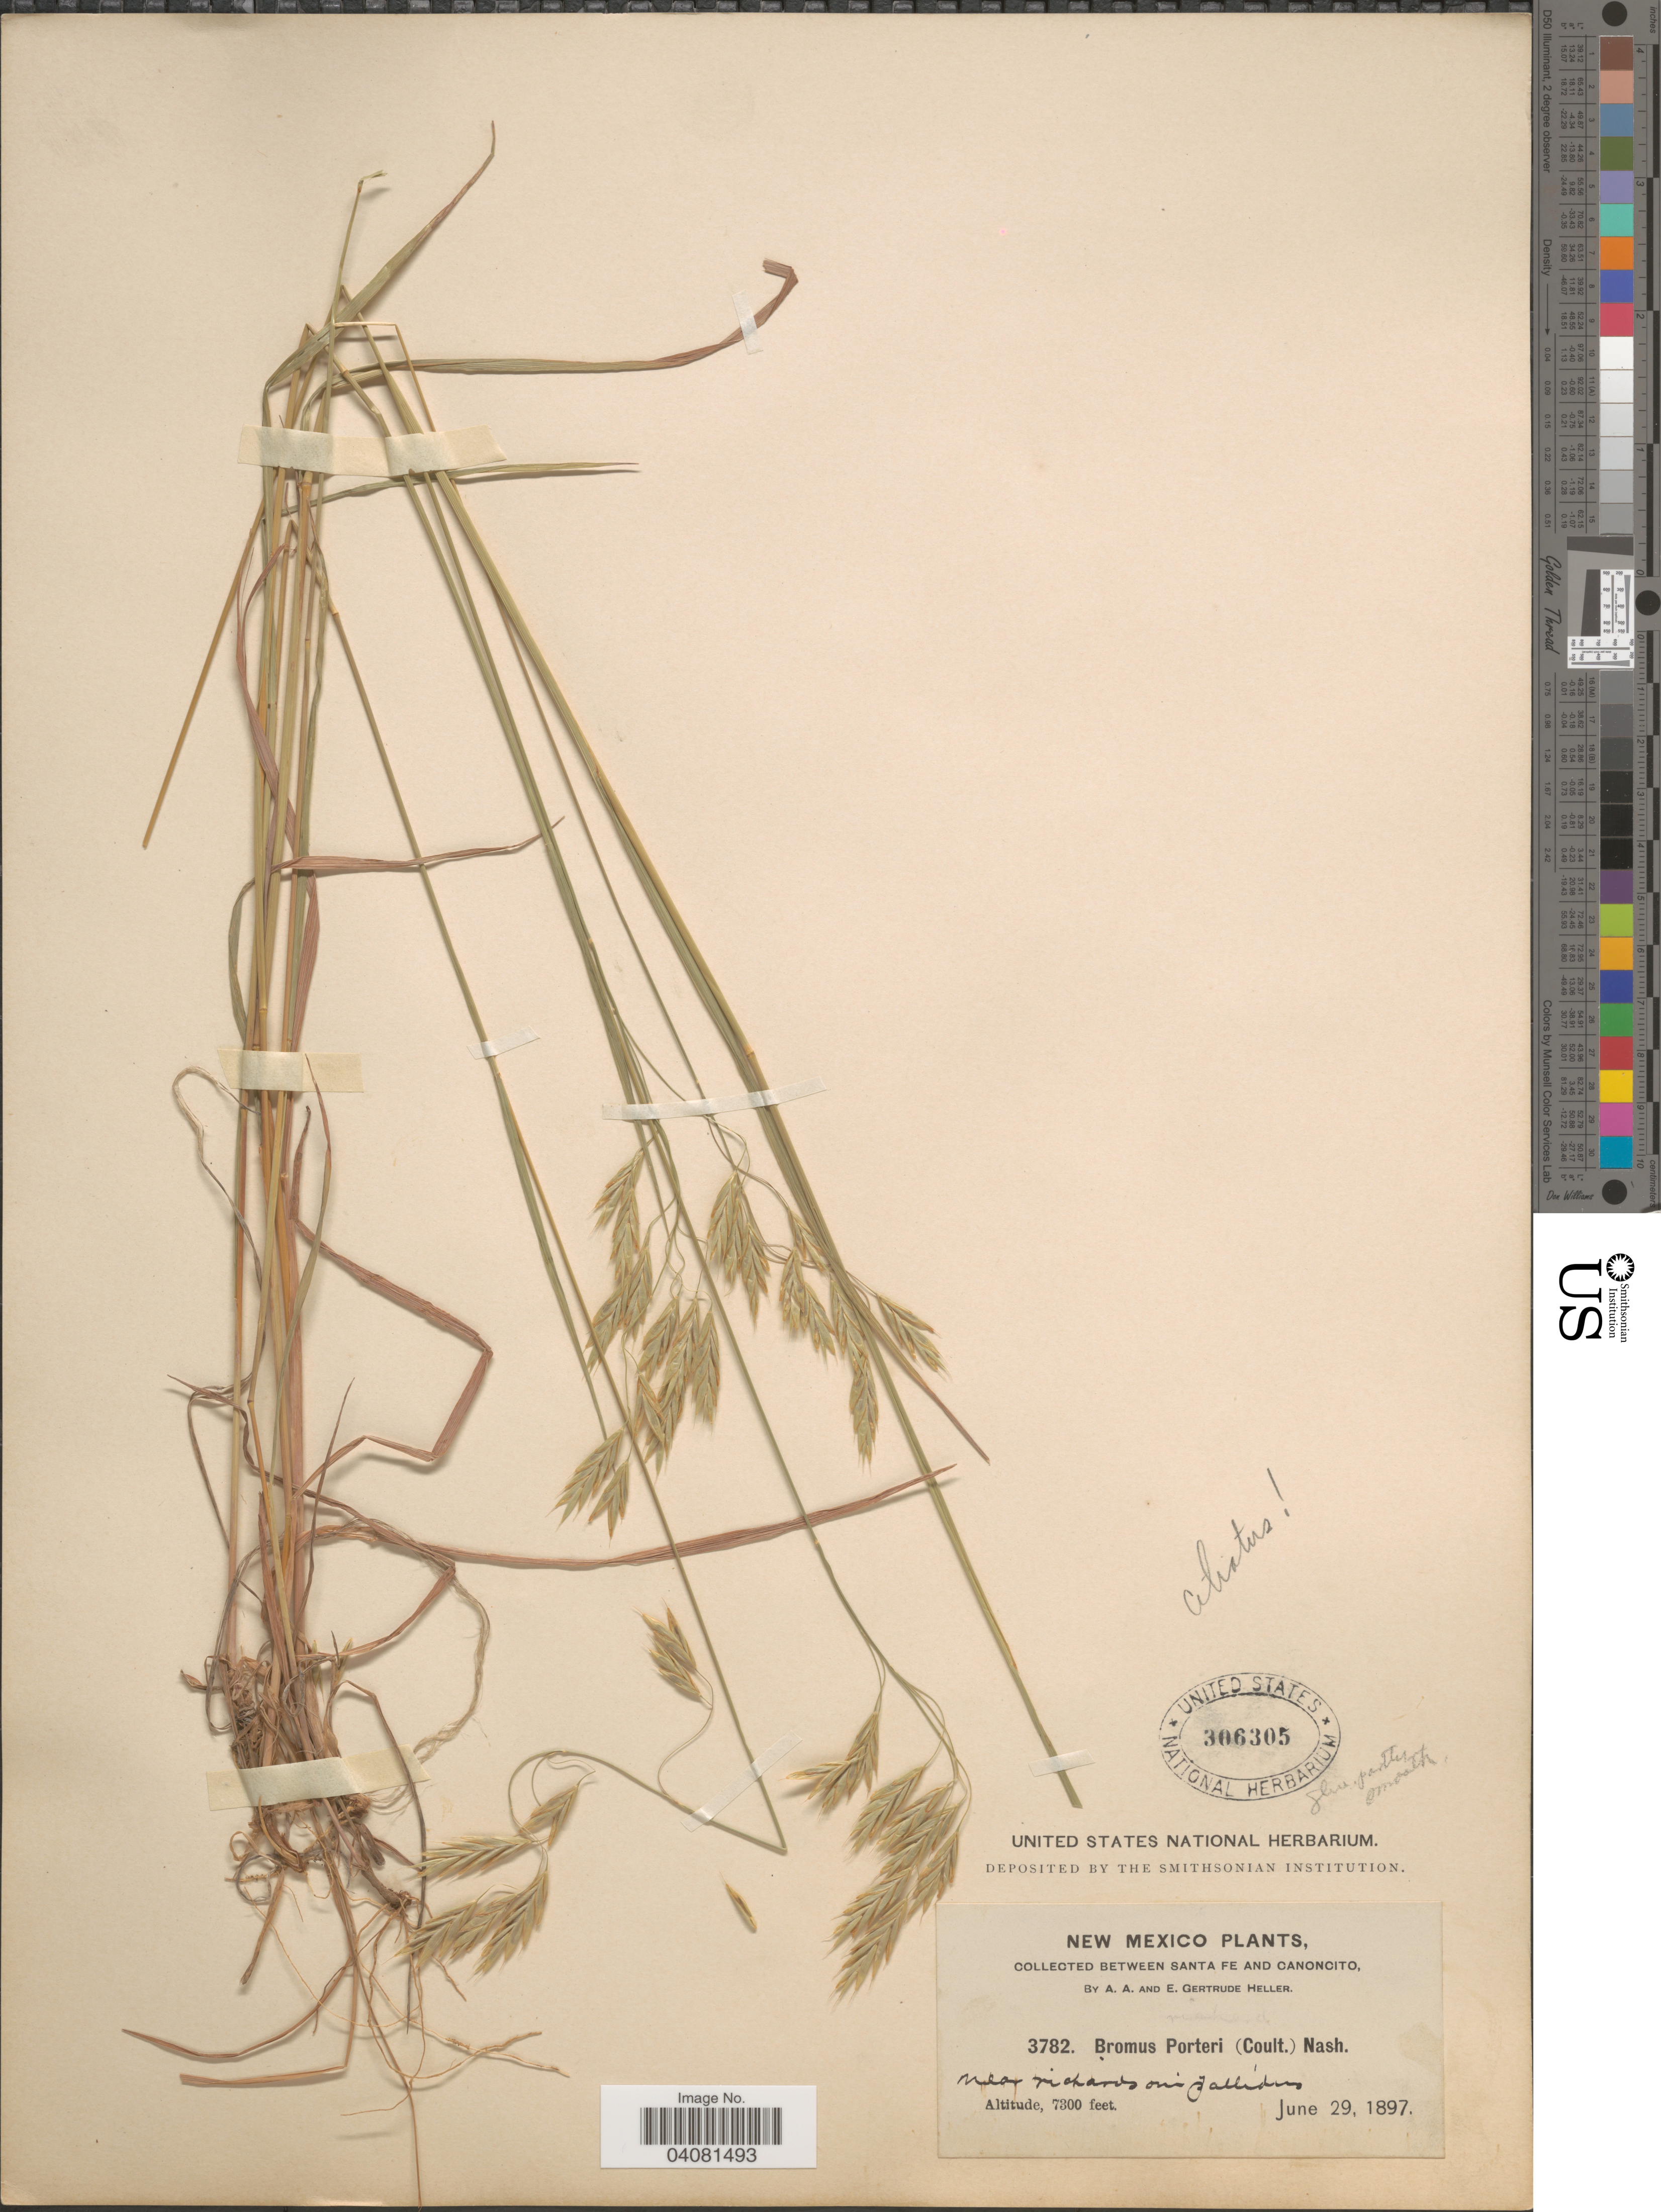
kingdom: Plantae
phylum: Tracheophyta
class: Liliopsida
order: Poales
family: Poaceae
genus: Bromus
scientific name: Bromus ciliatus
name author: L.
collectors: A. A. Heller & E. G. Heller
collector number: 3782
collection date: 1897-06-29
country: United States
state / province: New Mexico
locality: Between Santa Fe and Canoncito. Near Richardson's pallidus [interpreted].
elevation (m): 2225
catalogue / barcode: US 306305